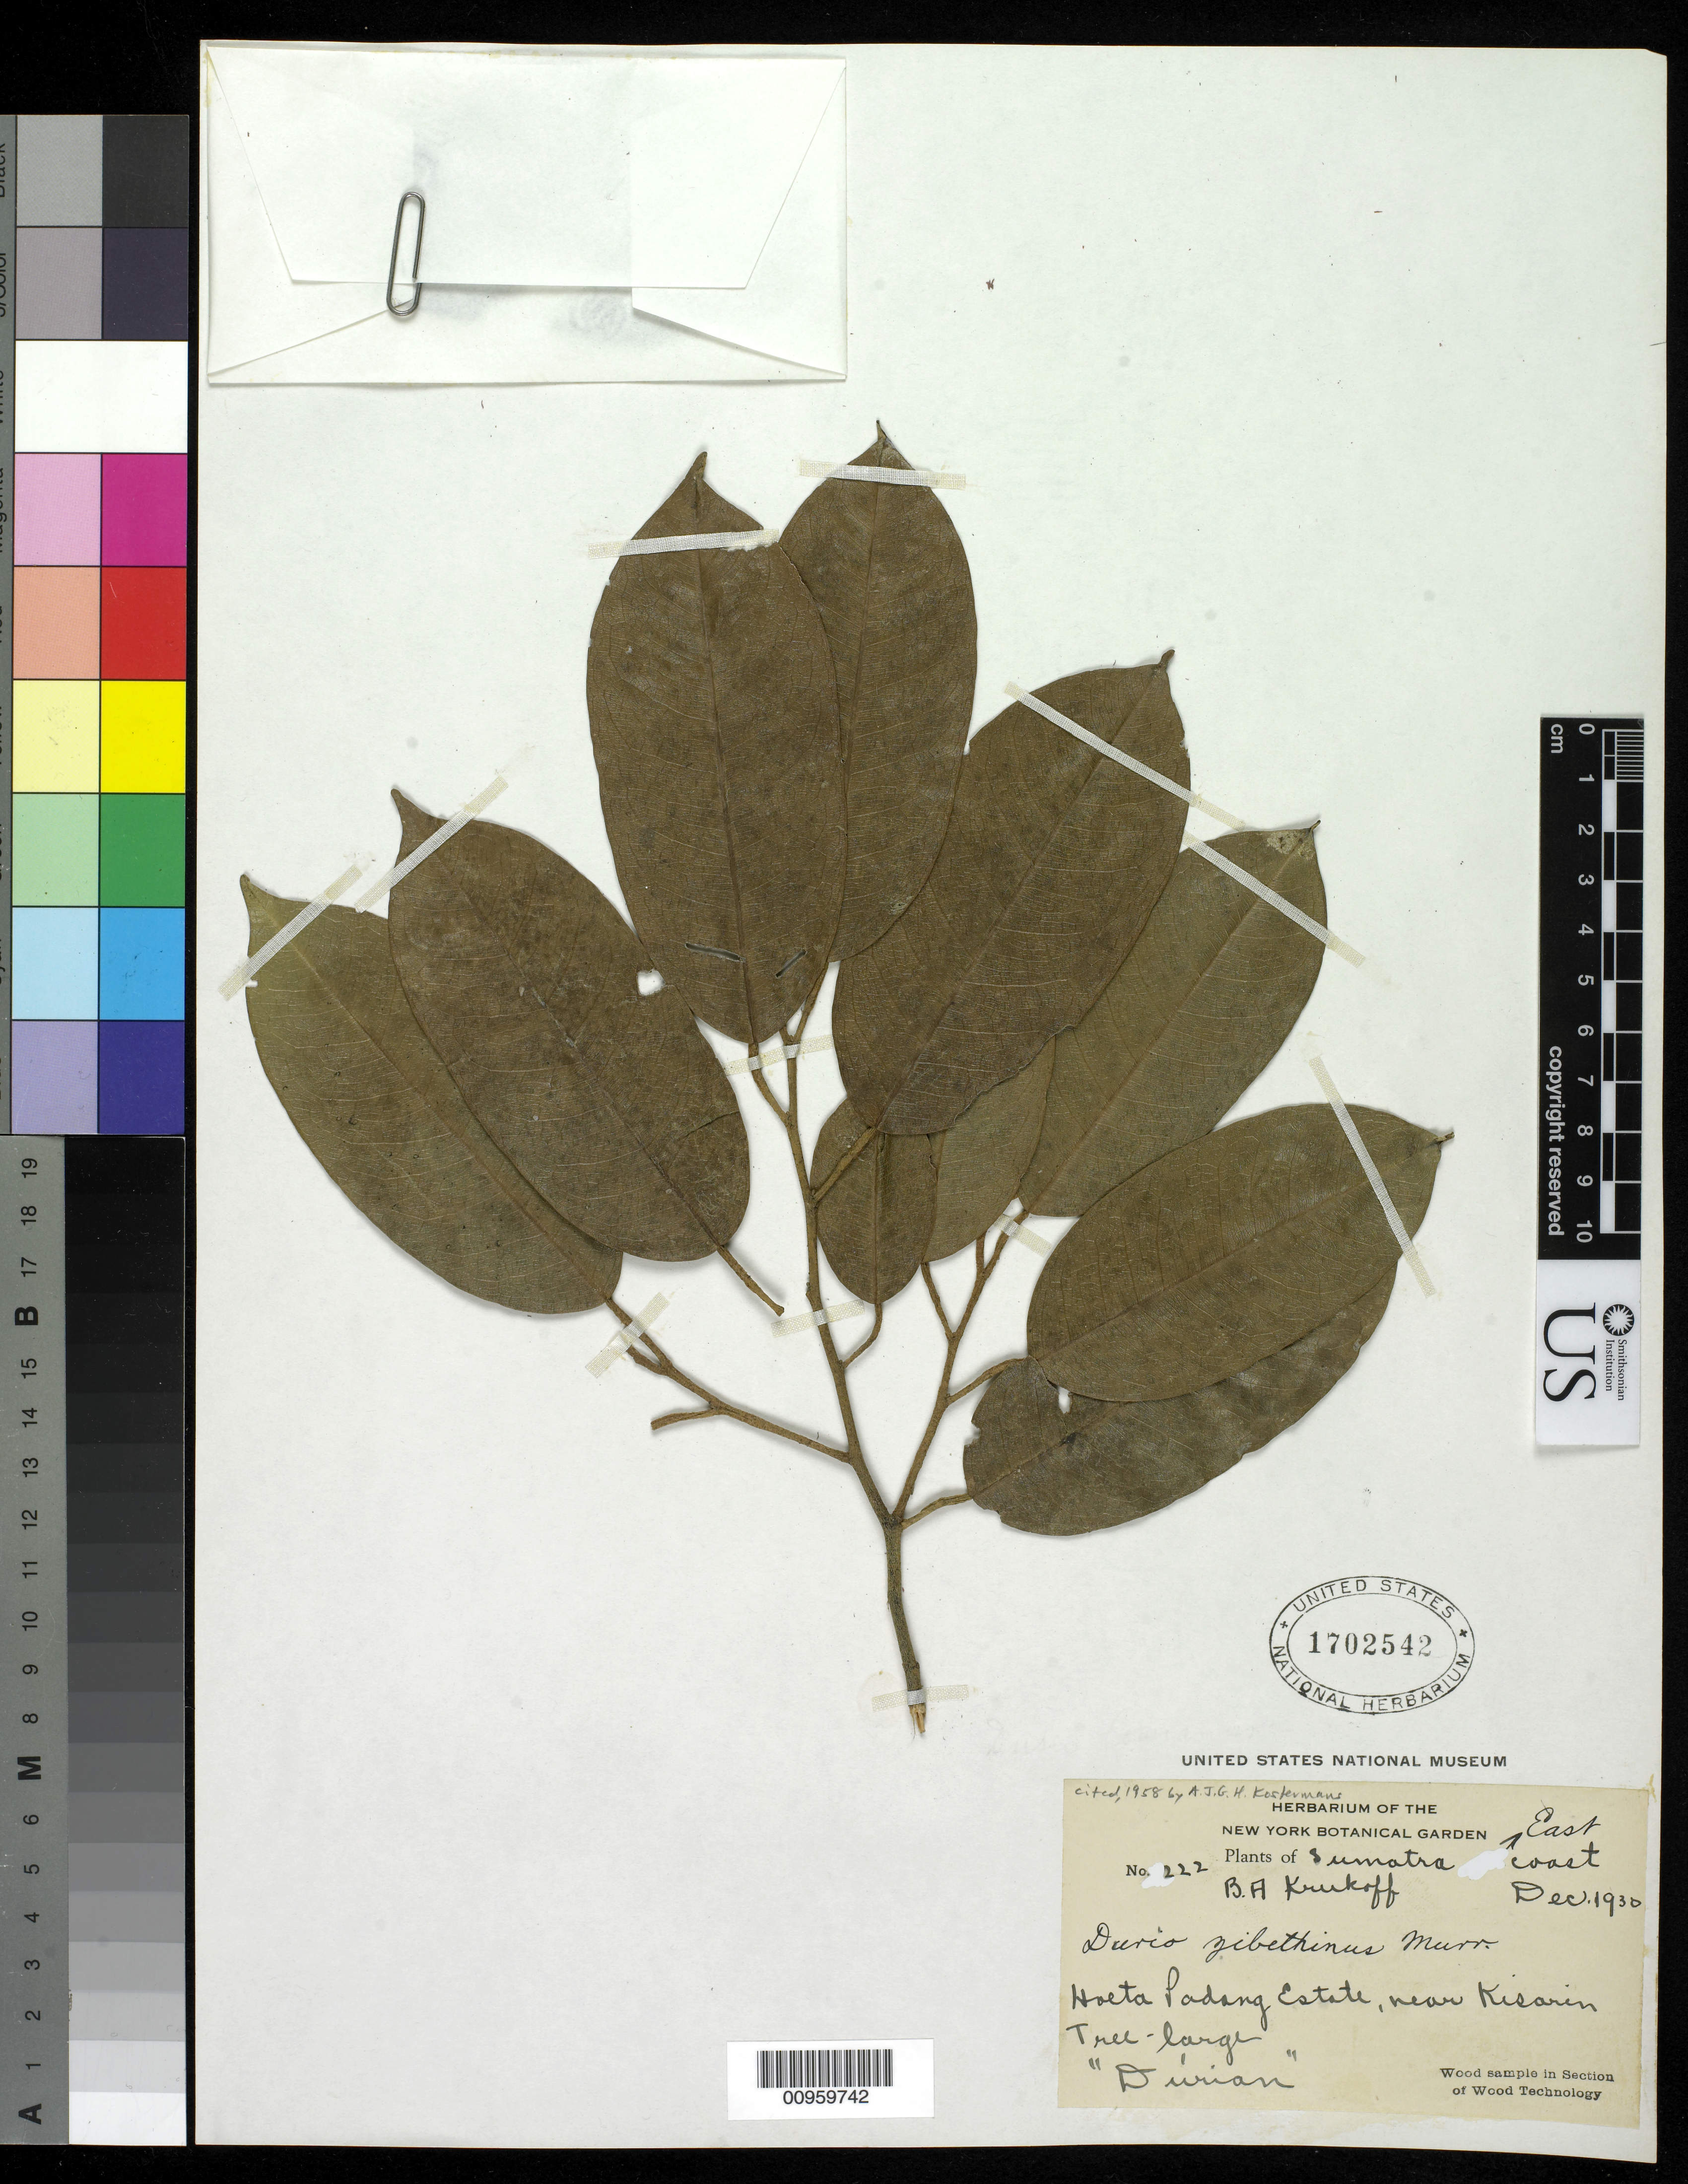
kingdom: Plantae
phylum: Tracheophyta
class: Magnoliopsida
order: Malvales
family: Malvaceae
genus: Durio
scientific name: Durio zibethinus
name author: Rumph. ex Murray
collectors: B. A. Krukoff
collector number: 222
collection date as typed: Dec 1930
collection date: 1930-12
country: Indonesia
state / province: Sumatra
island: Sumatra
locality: East Coast near Kisarin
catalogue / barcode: US 1702542